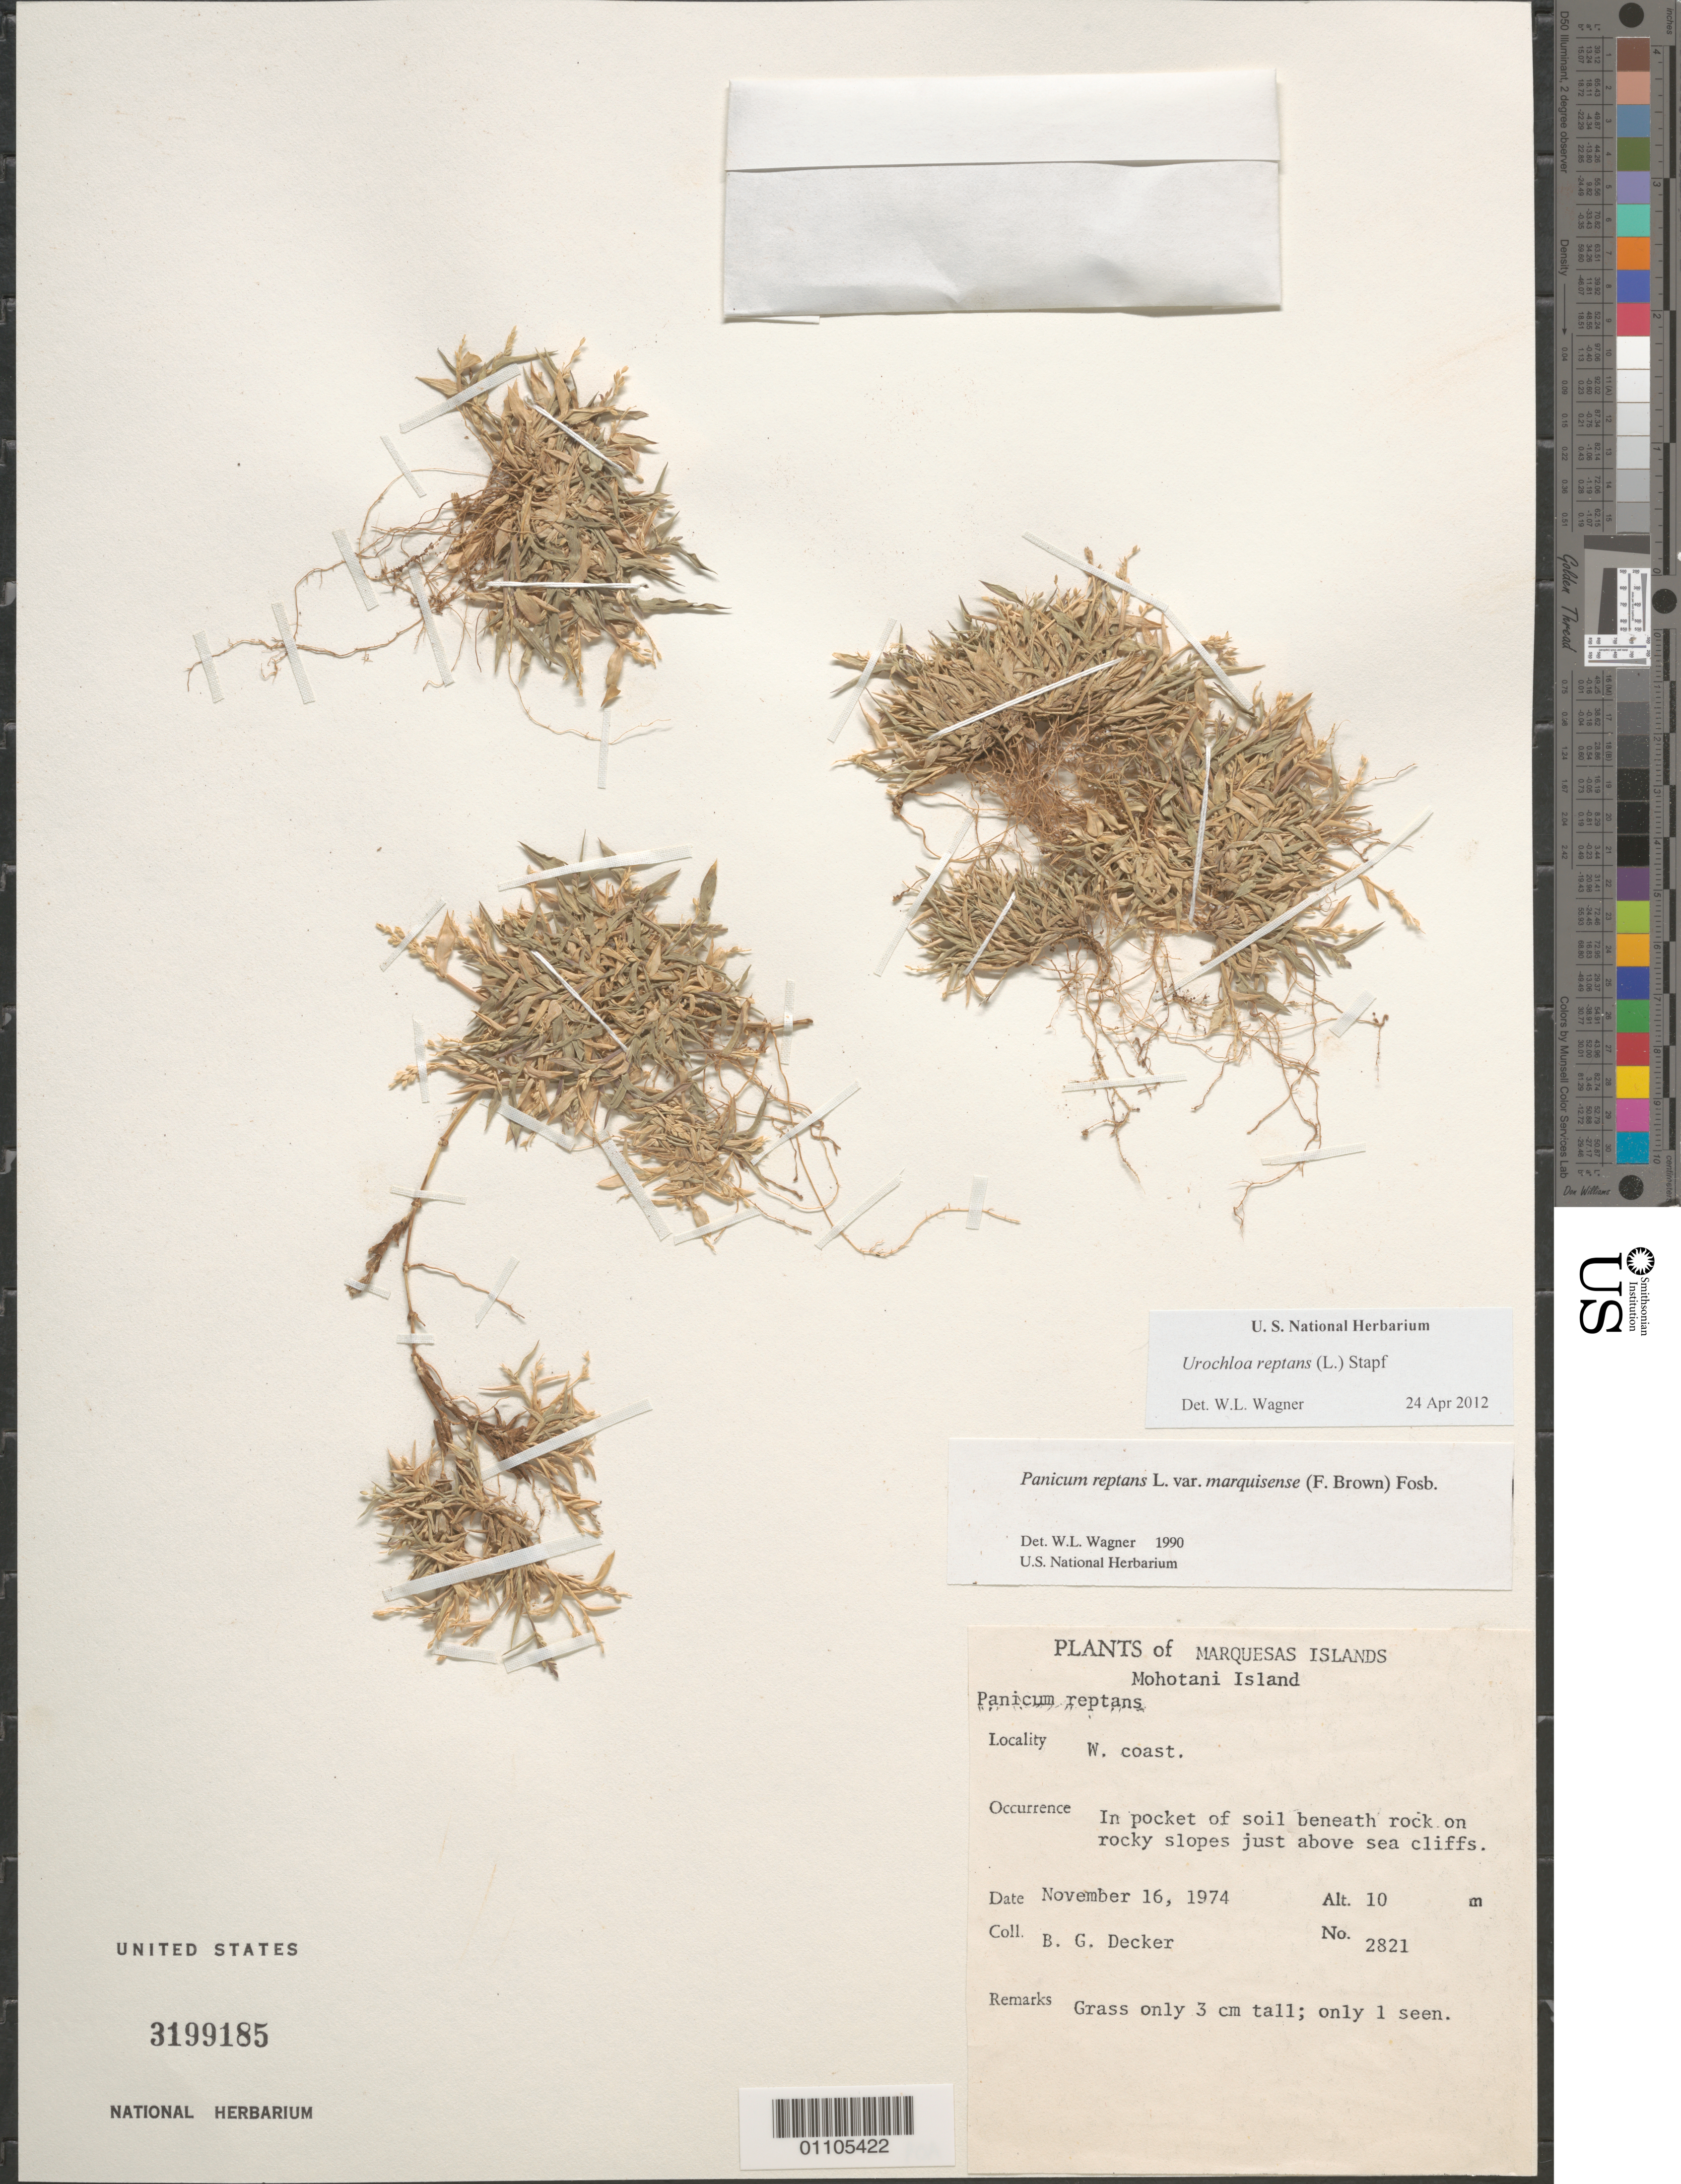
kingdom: Plantae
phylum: Tracheophyta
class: Liliopsida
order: Poales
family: Poaceae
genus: Urochloa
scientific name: Urochloa reptans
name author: (L.) Stapf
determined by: Peterson, P. M.; Judziewicz, E. J.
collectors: B. G. Decker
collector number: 2821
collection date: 1974-11-16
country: French Polynesia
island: Mohotani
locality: W coast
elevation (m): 10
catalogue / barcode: US 3199185